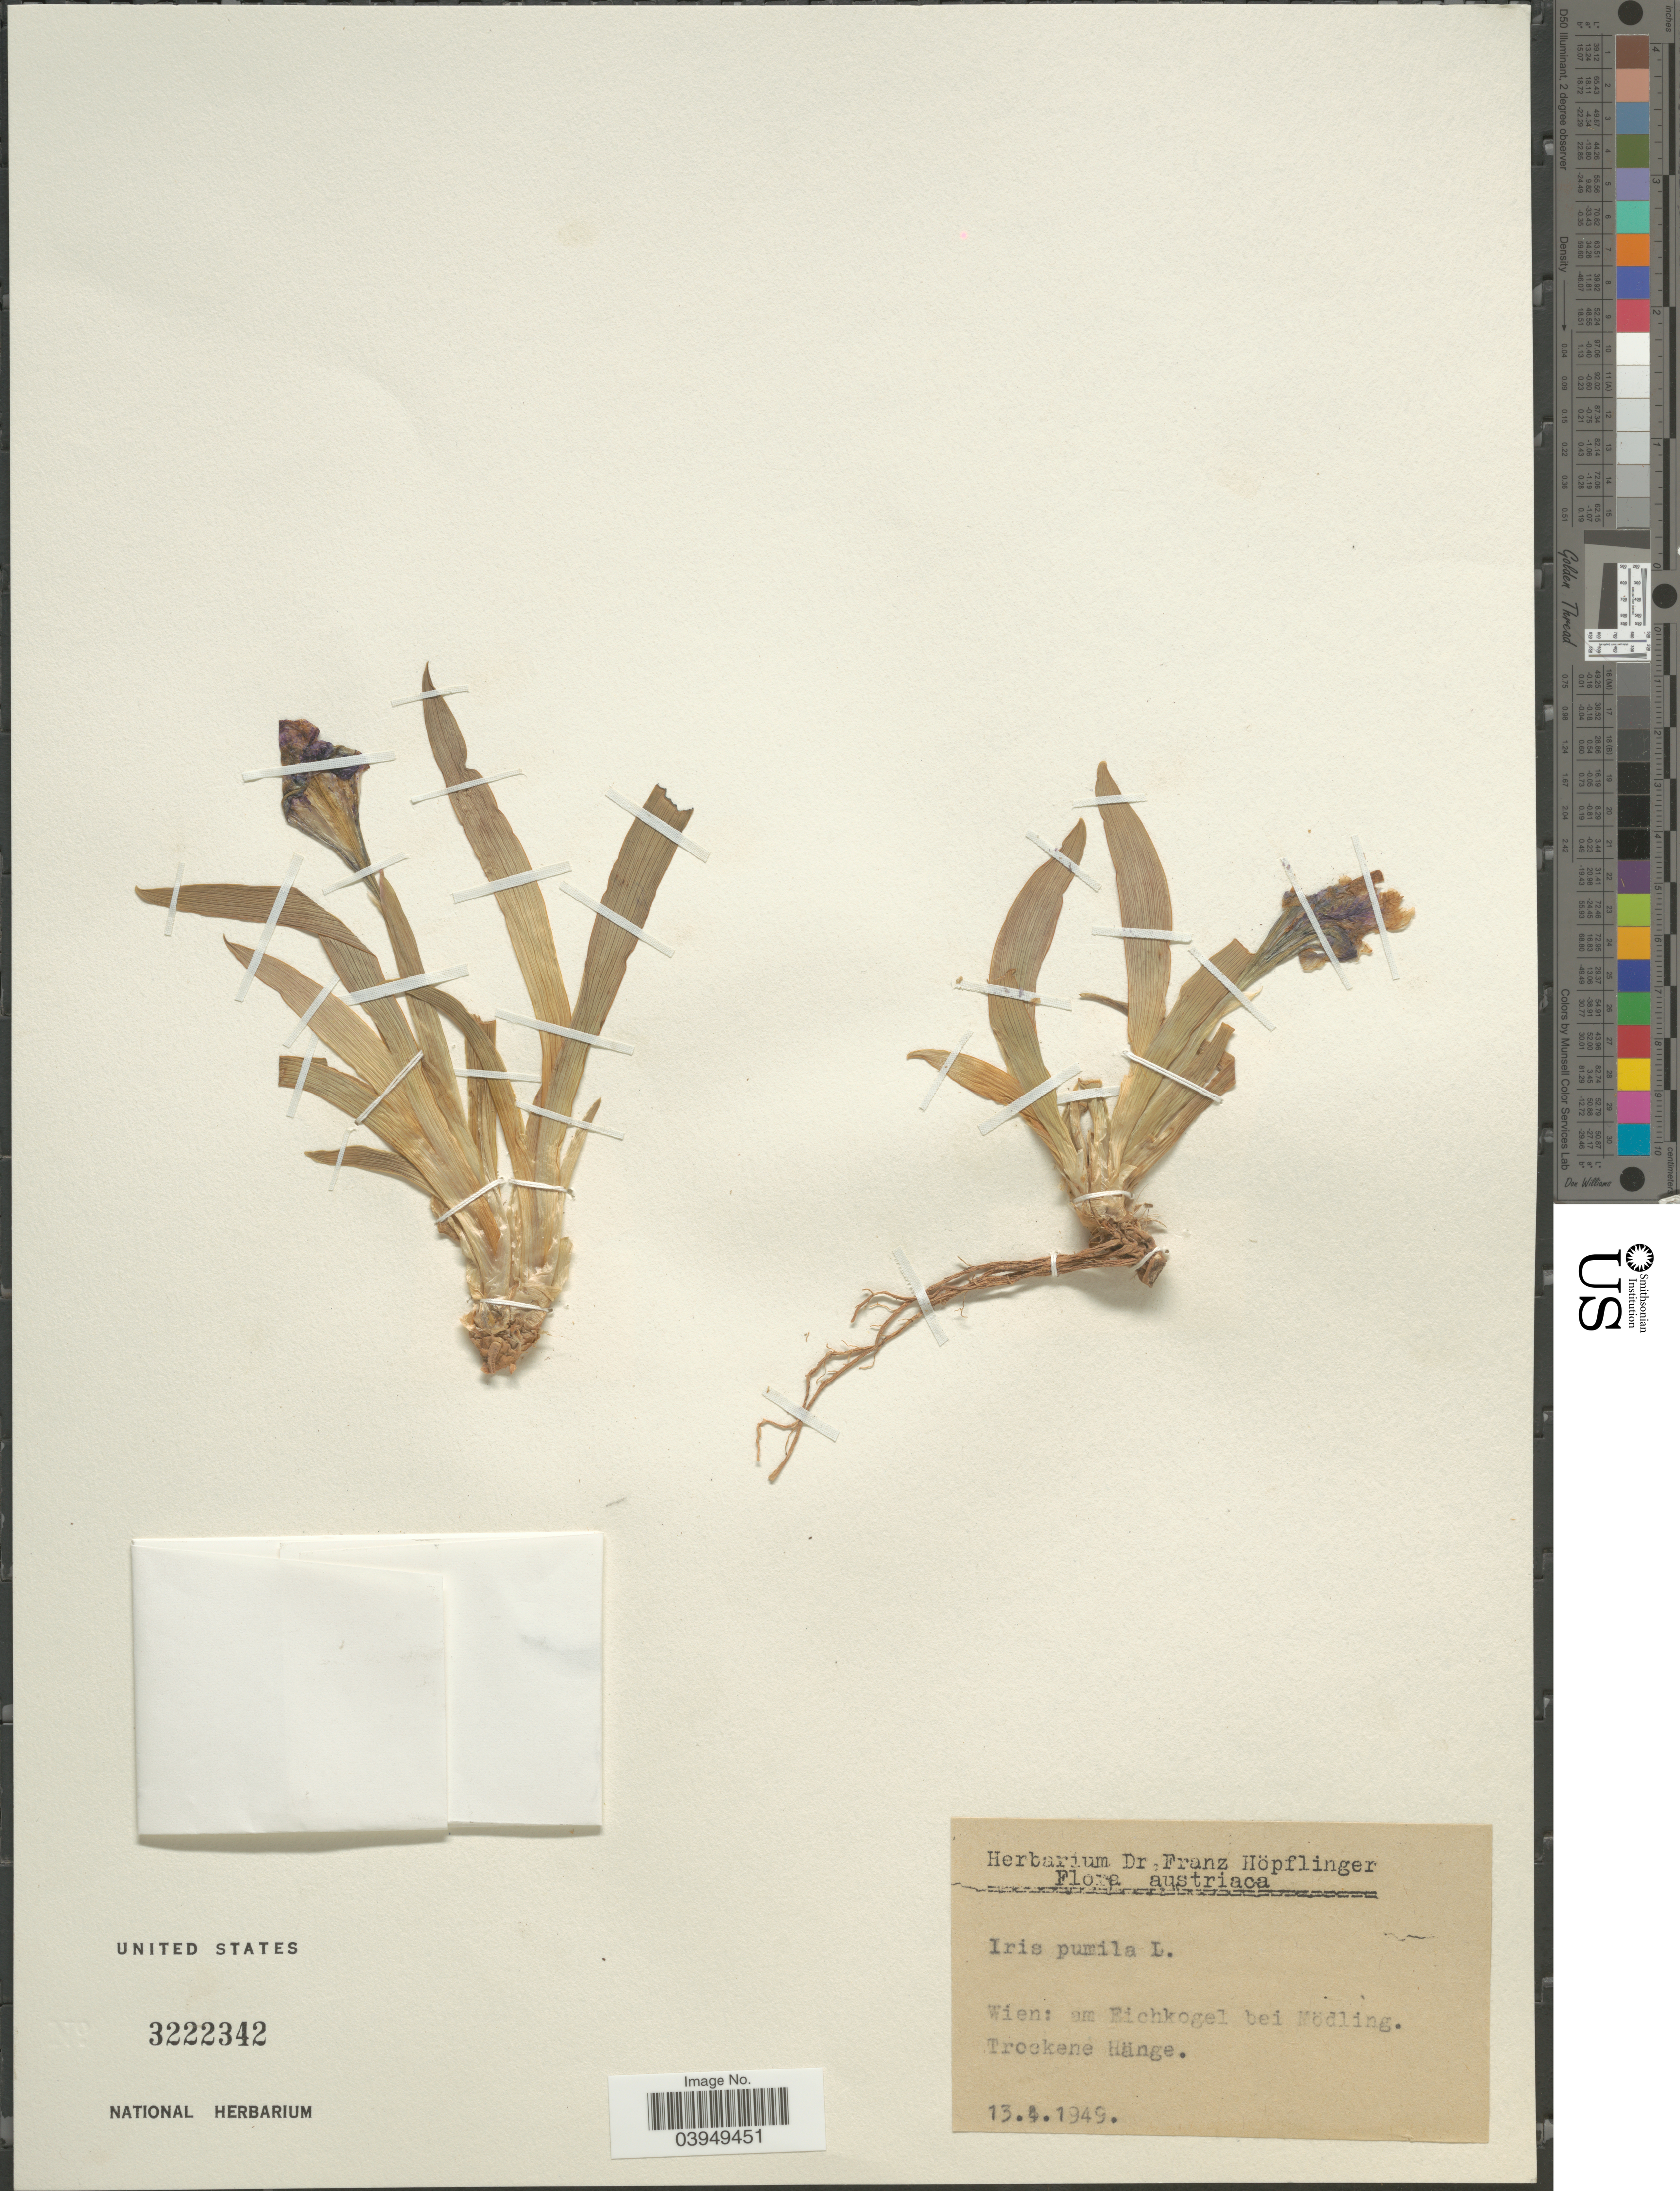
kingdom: Plantae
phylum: Tracheophyta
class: Liliopsida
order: Asparagales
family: Iridaceae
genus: Iris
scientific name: Iris pumila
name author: L.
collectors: ex Herb. Dr. Franz Höpflinger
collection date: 1949-04-13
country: Austria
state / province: Wien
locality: Am Richkogel bei Nödling. Trockene Hänge.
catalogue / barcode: US 3222342